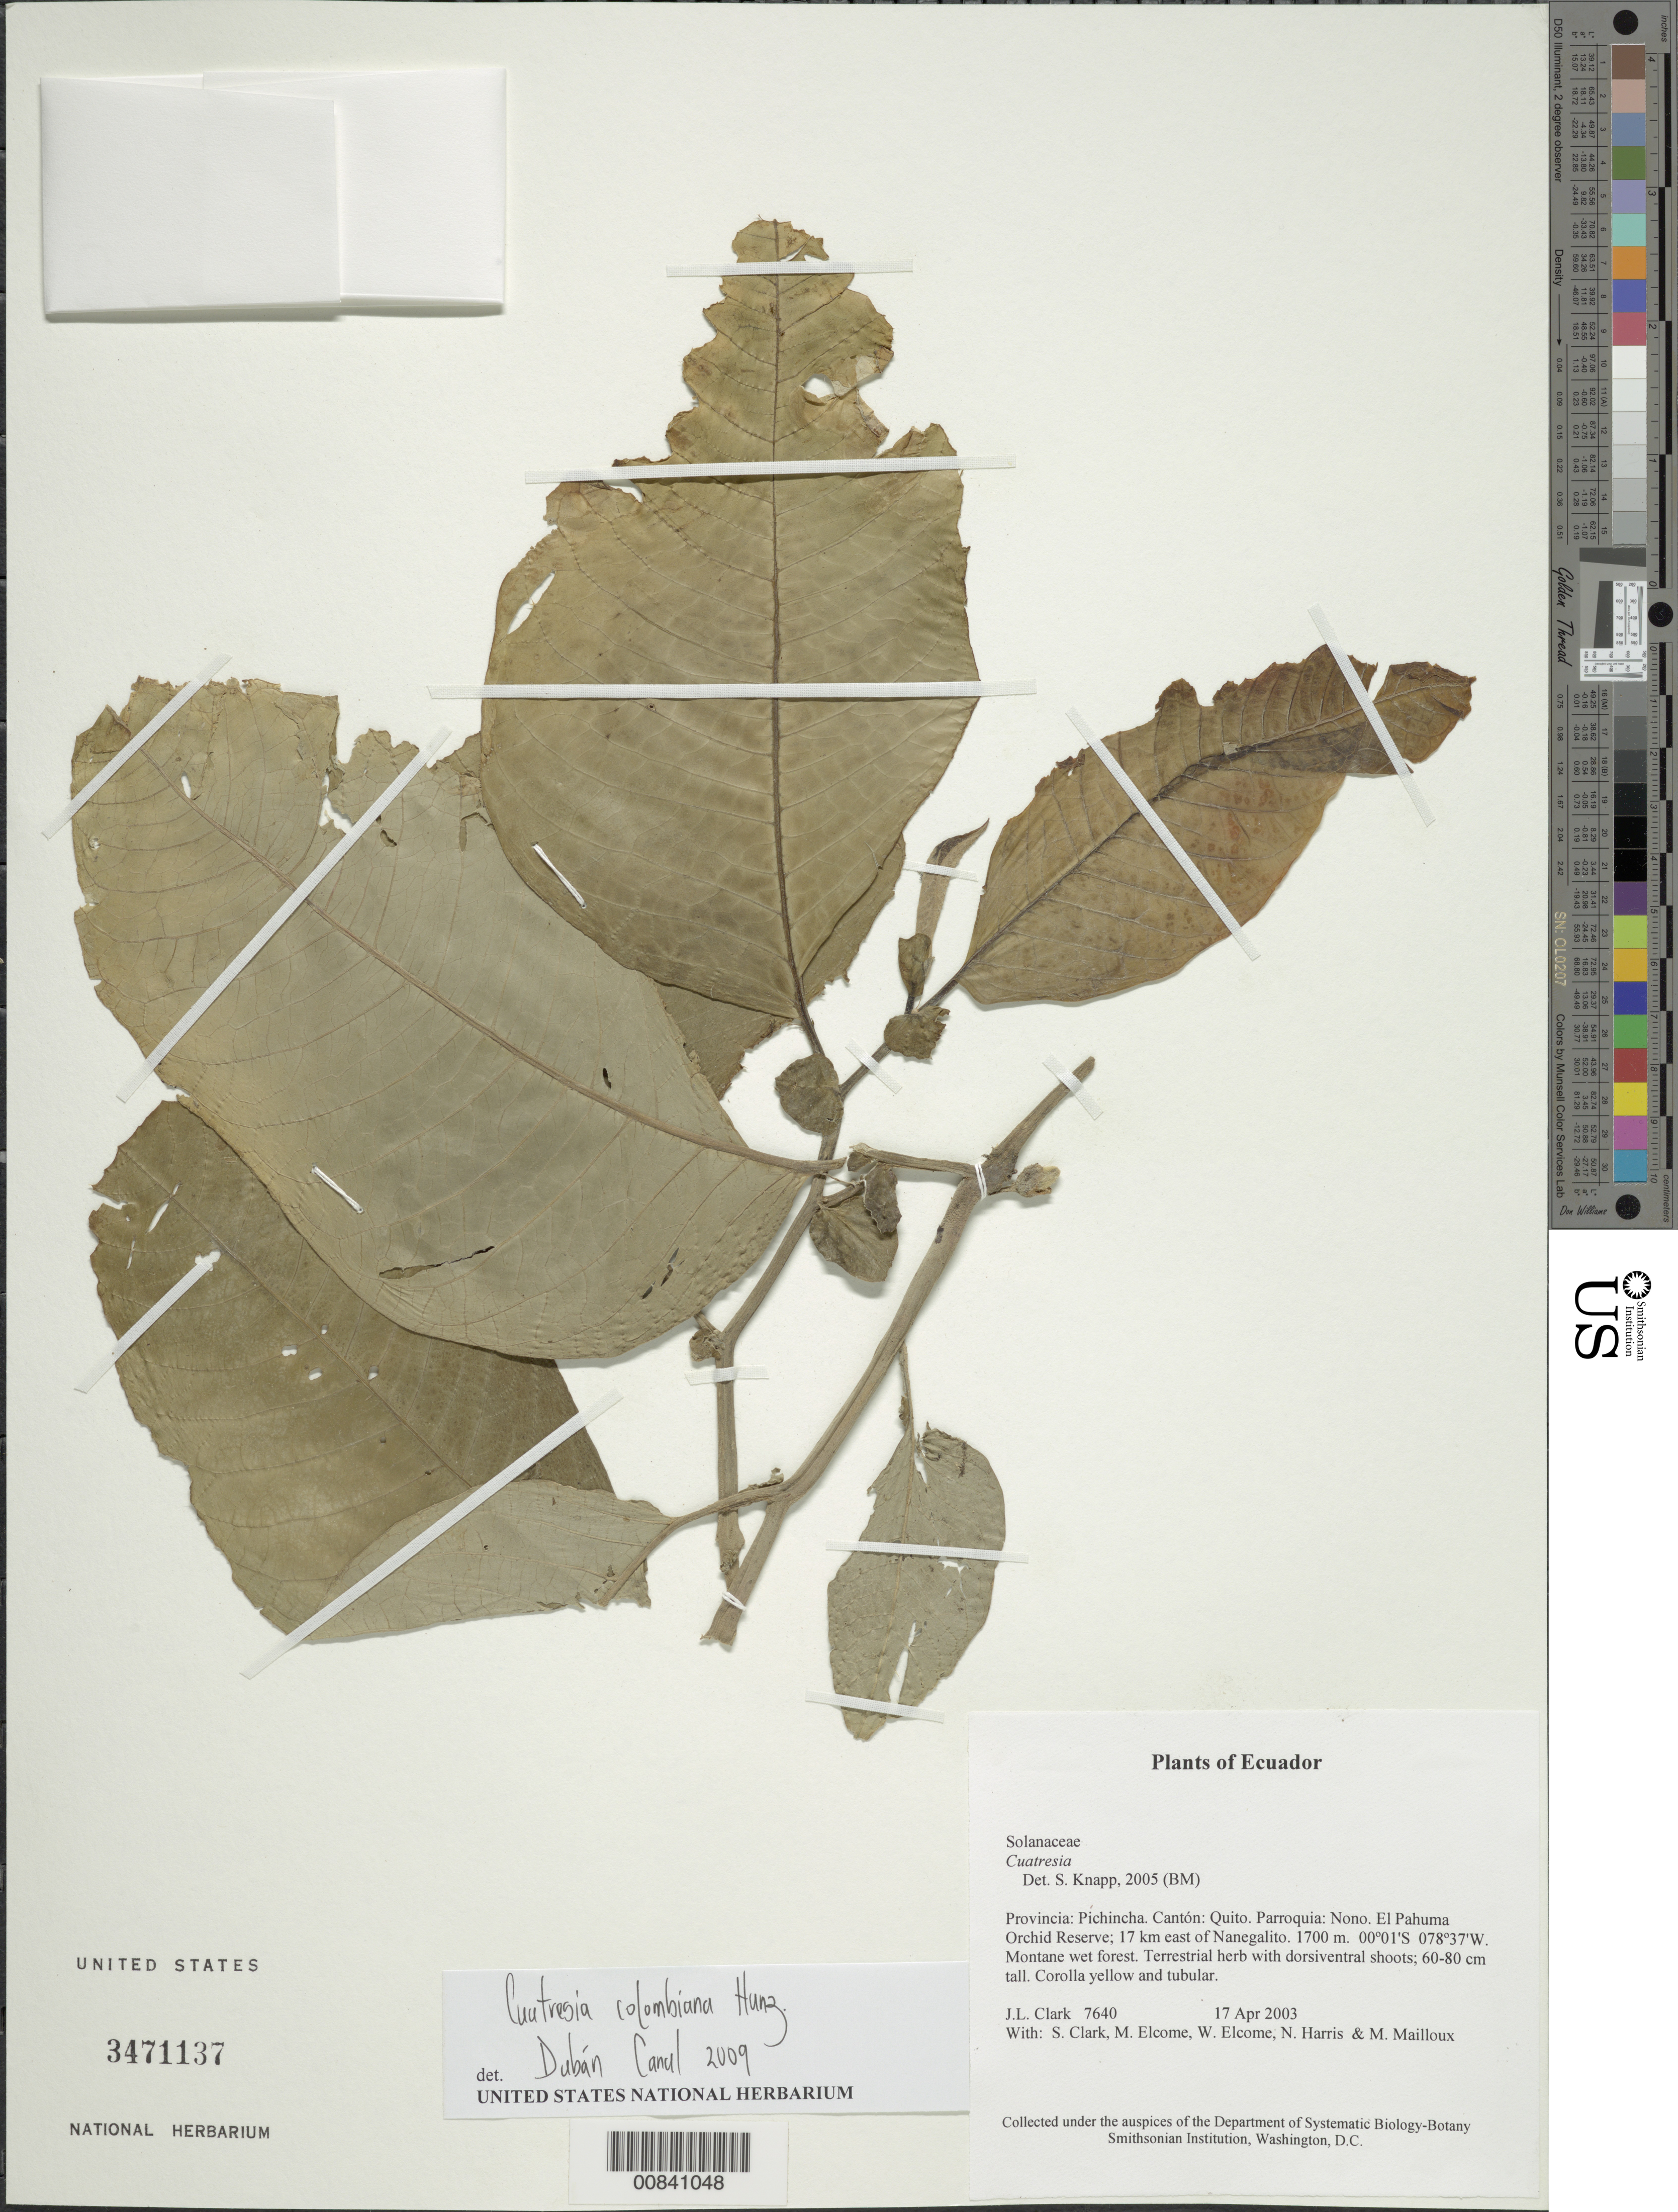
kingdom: Plantae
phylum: Tracheophyta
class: Magnoliopsida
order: Solanales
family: Solanaceae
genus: Cuatresia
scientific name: Cuatresia sp.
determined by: Knapp, S. D.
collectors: J. L. Clark, S. G. Clark, M. Elcome, W. Elcome, N. Harris & M. Mailloux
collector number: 07640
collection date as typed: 17 Apr 2003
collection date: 2003-04-17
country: Ecuador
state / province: Pichincha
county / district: Quito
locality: Parroquia: Nono. El Pahuma Orchid Reserve; 17 km east of Nanegalito.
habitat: Montane wet forest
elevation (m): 1700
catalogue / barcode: US 3471137